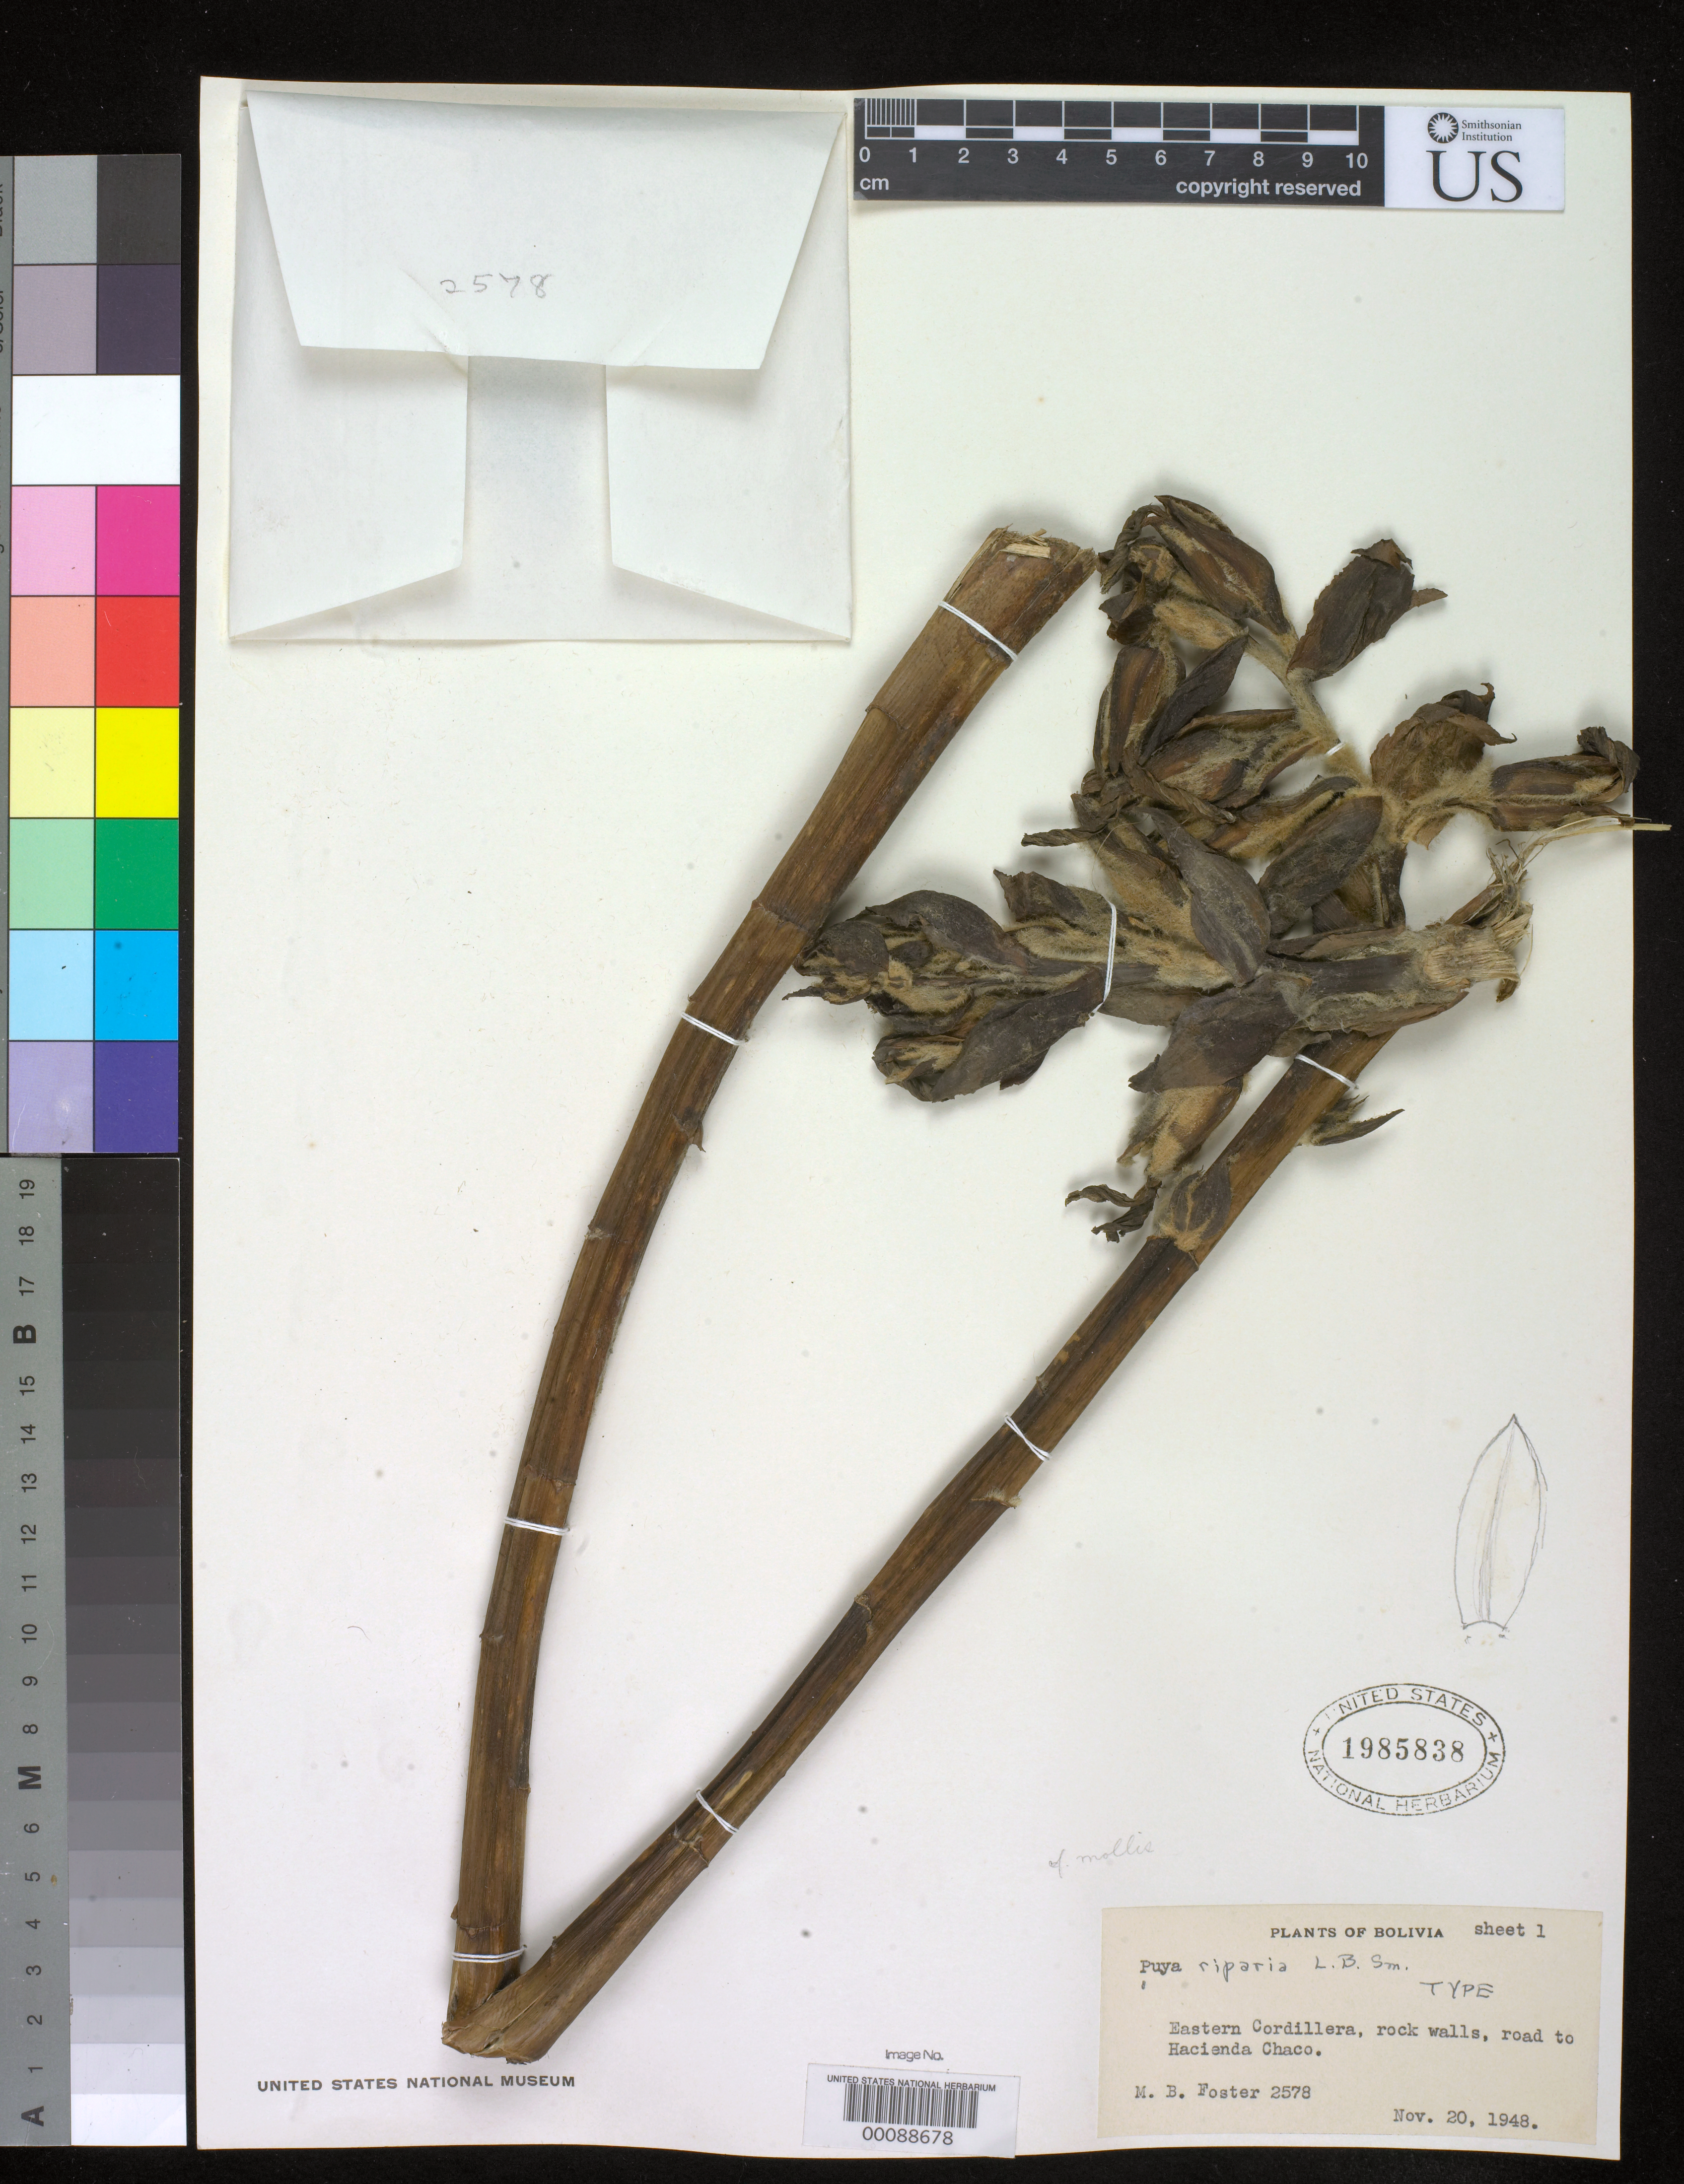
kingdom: Plantae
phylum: Tracheophyta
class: Liliopsida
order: Poales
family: Bromeliaceae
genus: Puya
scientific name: Puya riparia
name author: L.B. Sm.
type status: Holotype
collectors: M. B. Foster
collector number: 2578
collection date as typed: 20 Nov 1948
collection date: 1948-11-20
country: Bolivia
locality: Road to Hacienda Chaco.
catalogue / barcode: US 1985838